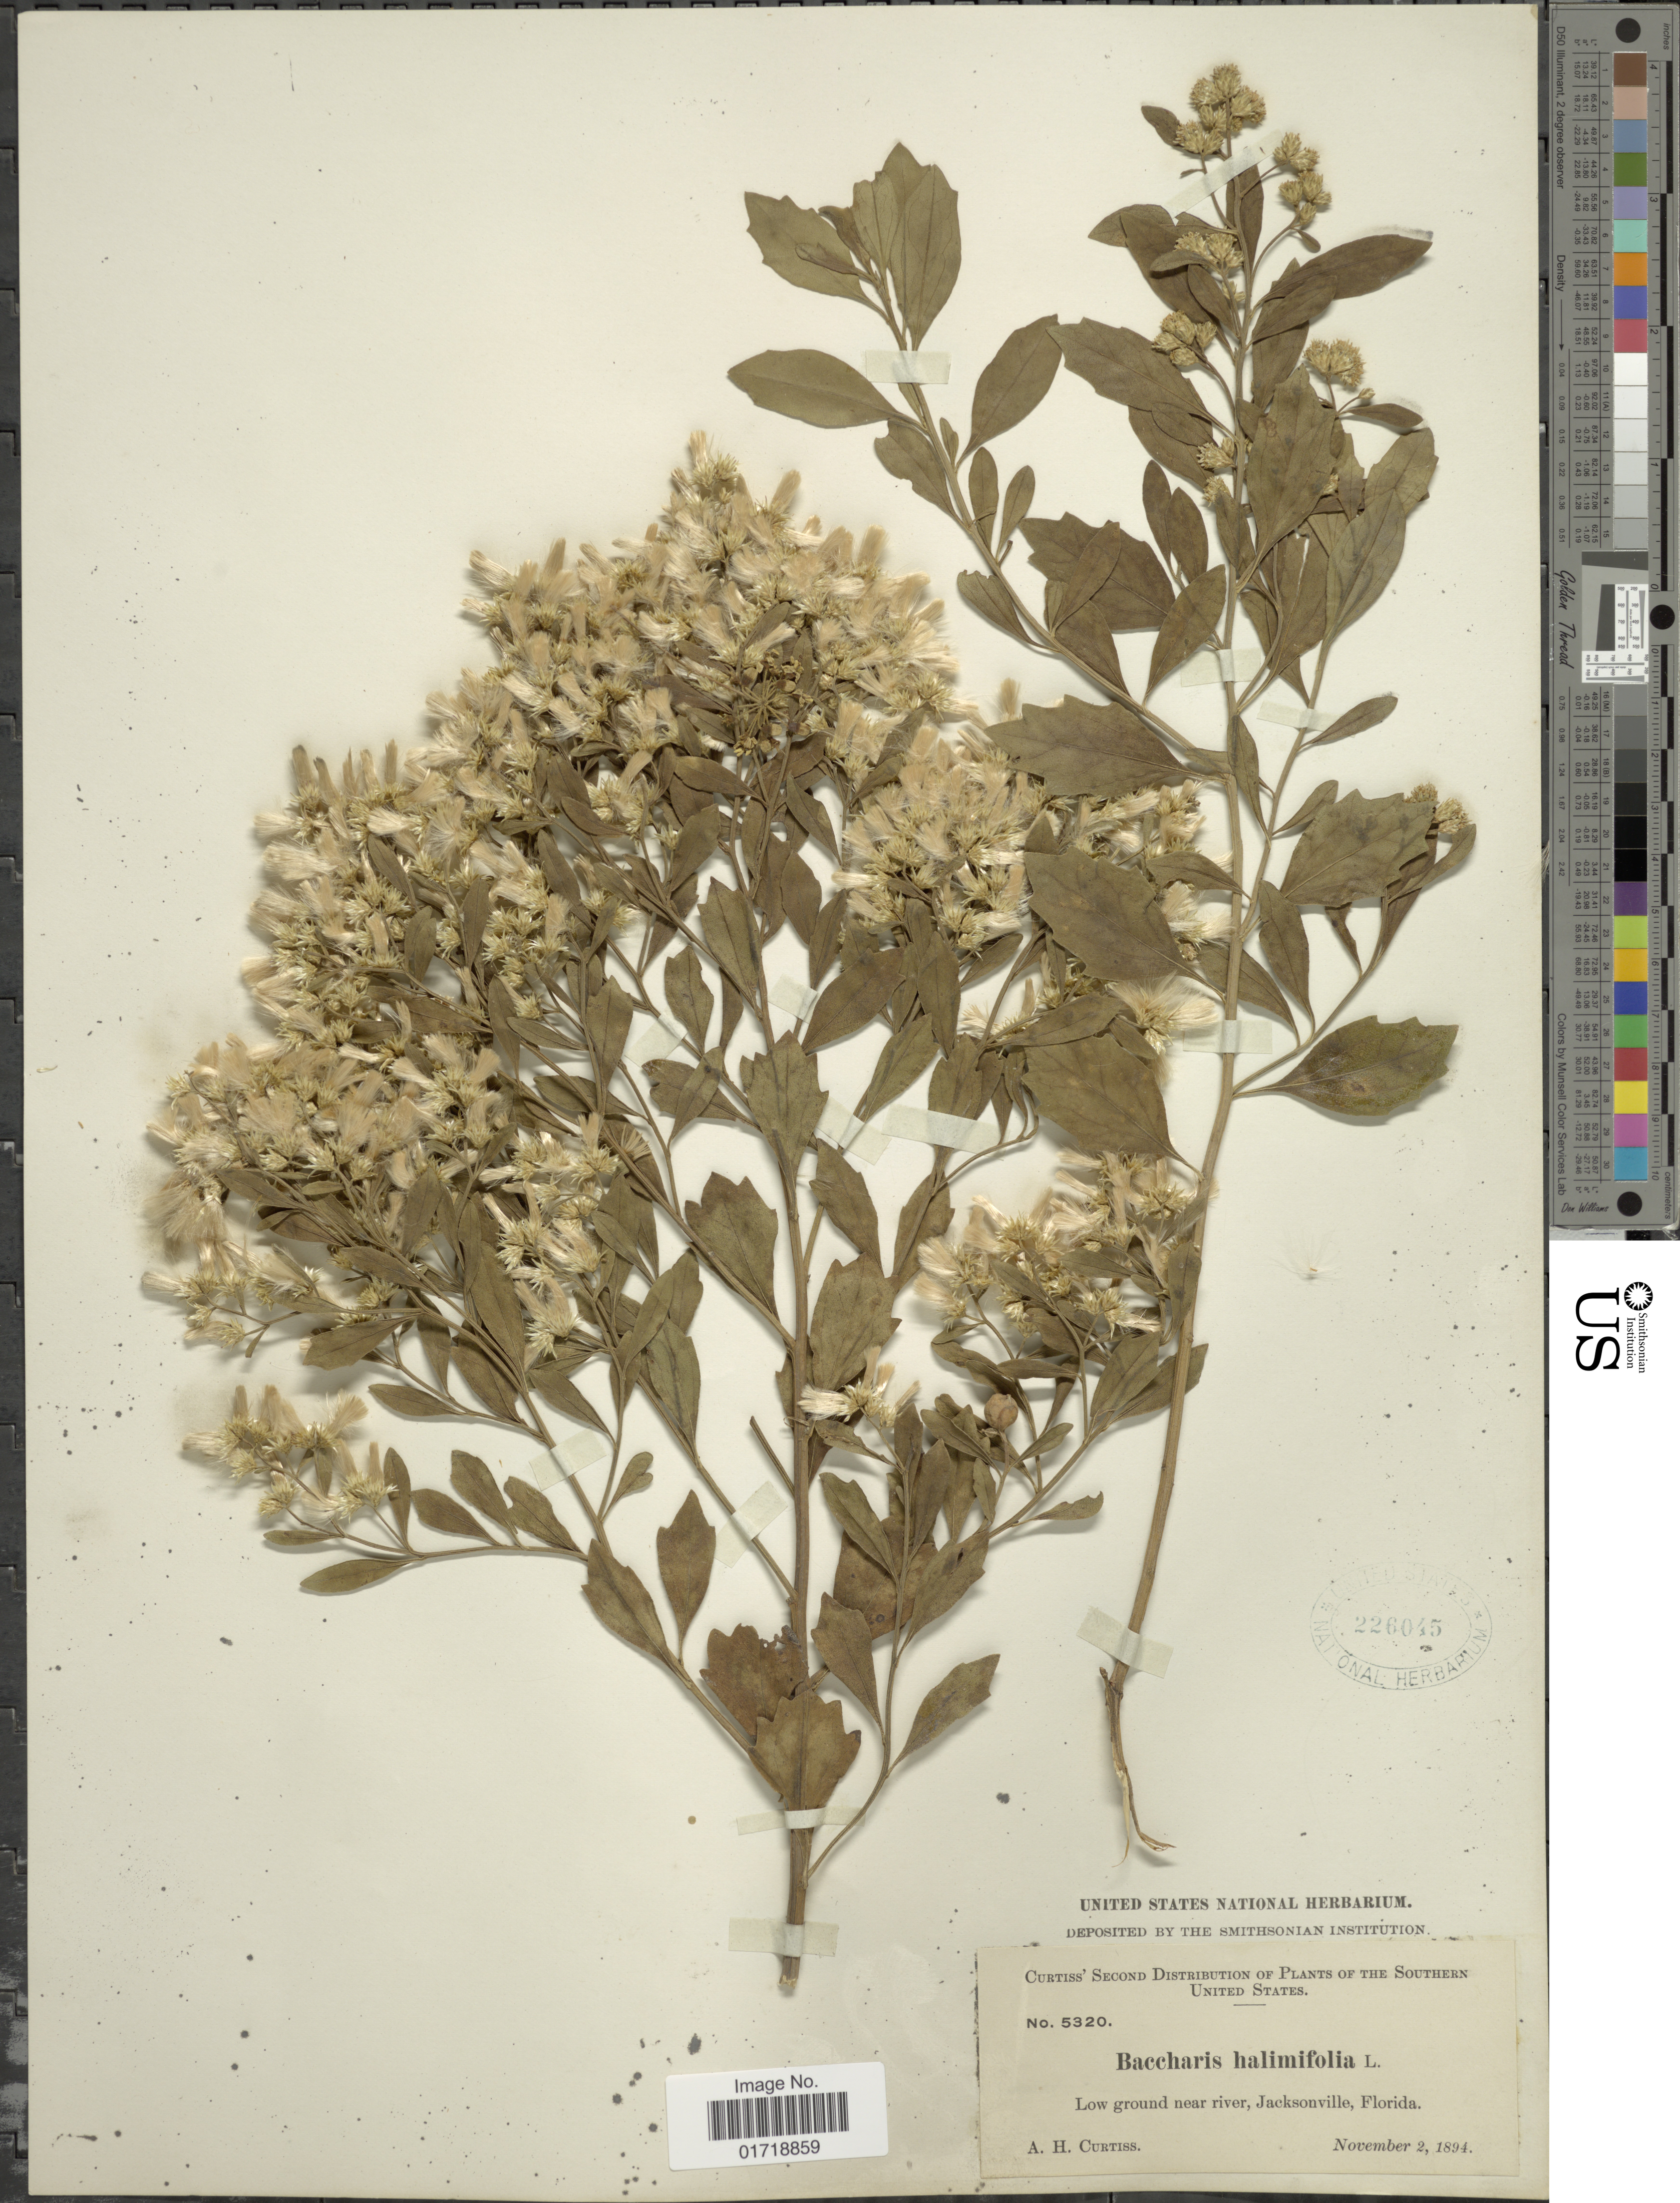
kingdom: Plantae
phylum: Tracheophyta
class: Magnoliopsida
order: Asterales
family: Asteraceae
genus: Baccharis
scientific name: Baccharis halimifolia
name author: L.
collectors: A. H. Curtiss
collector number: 5320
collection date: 1894-11-02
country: United States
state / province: Florida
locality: Low ground near river, Jacksonville, Florida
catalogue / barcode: US 226045